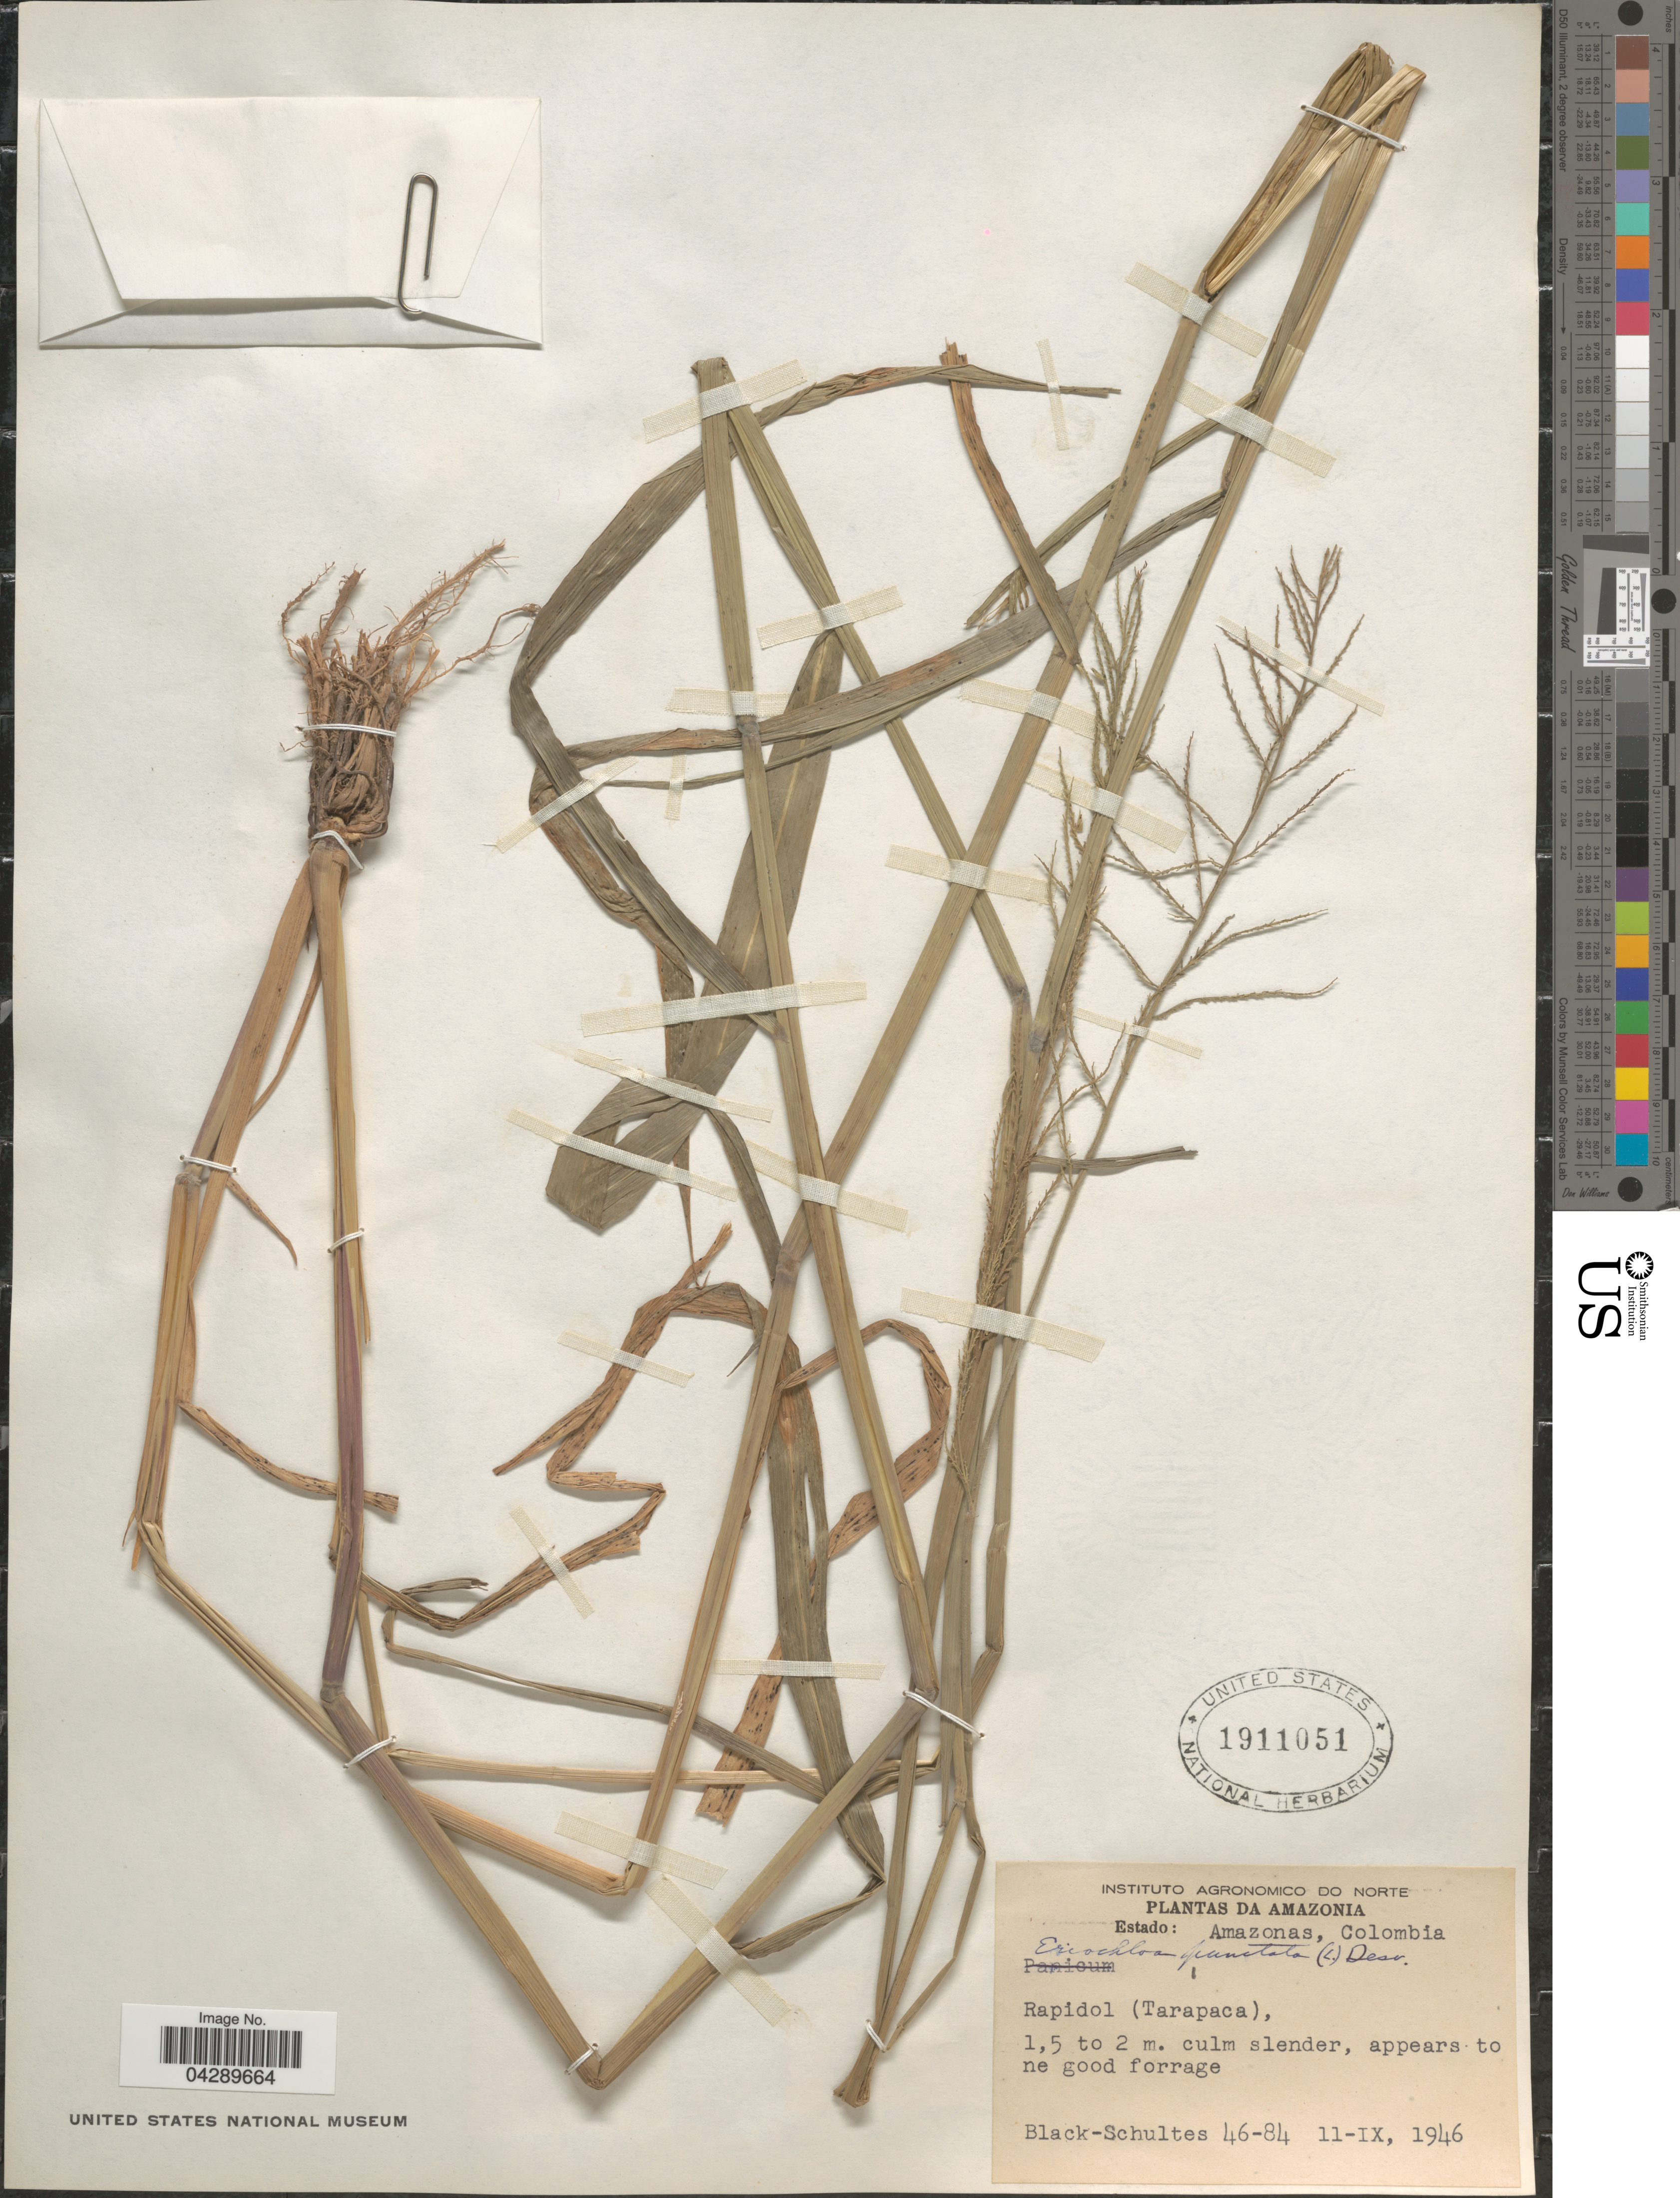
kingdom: Plantae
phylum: Tracheophyta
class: Liliopsida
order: Poales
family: Poaceae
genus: Eriochloa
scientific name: Eriochloa punctata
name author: (L.) Desv. ex Ham.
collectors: G. A. Black & R. E. Schultes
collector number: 46-84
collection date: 1946-09-11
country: Colombia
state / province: Amazônas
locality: Amazonia. Rapidol (Tarapaca).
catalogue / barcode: US 1911051